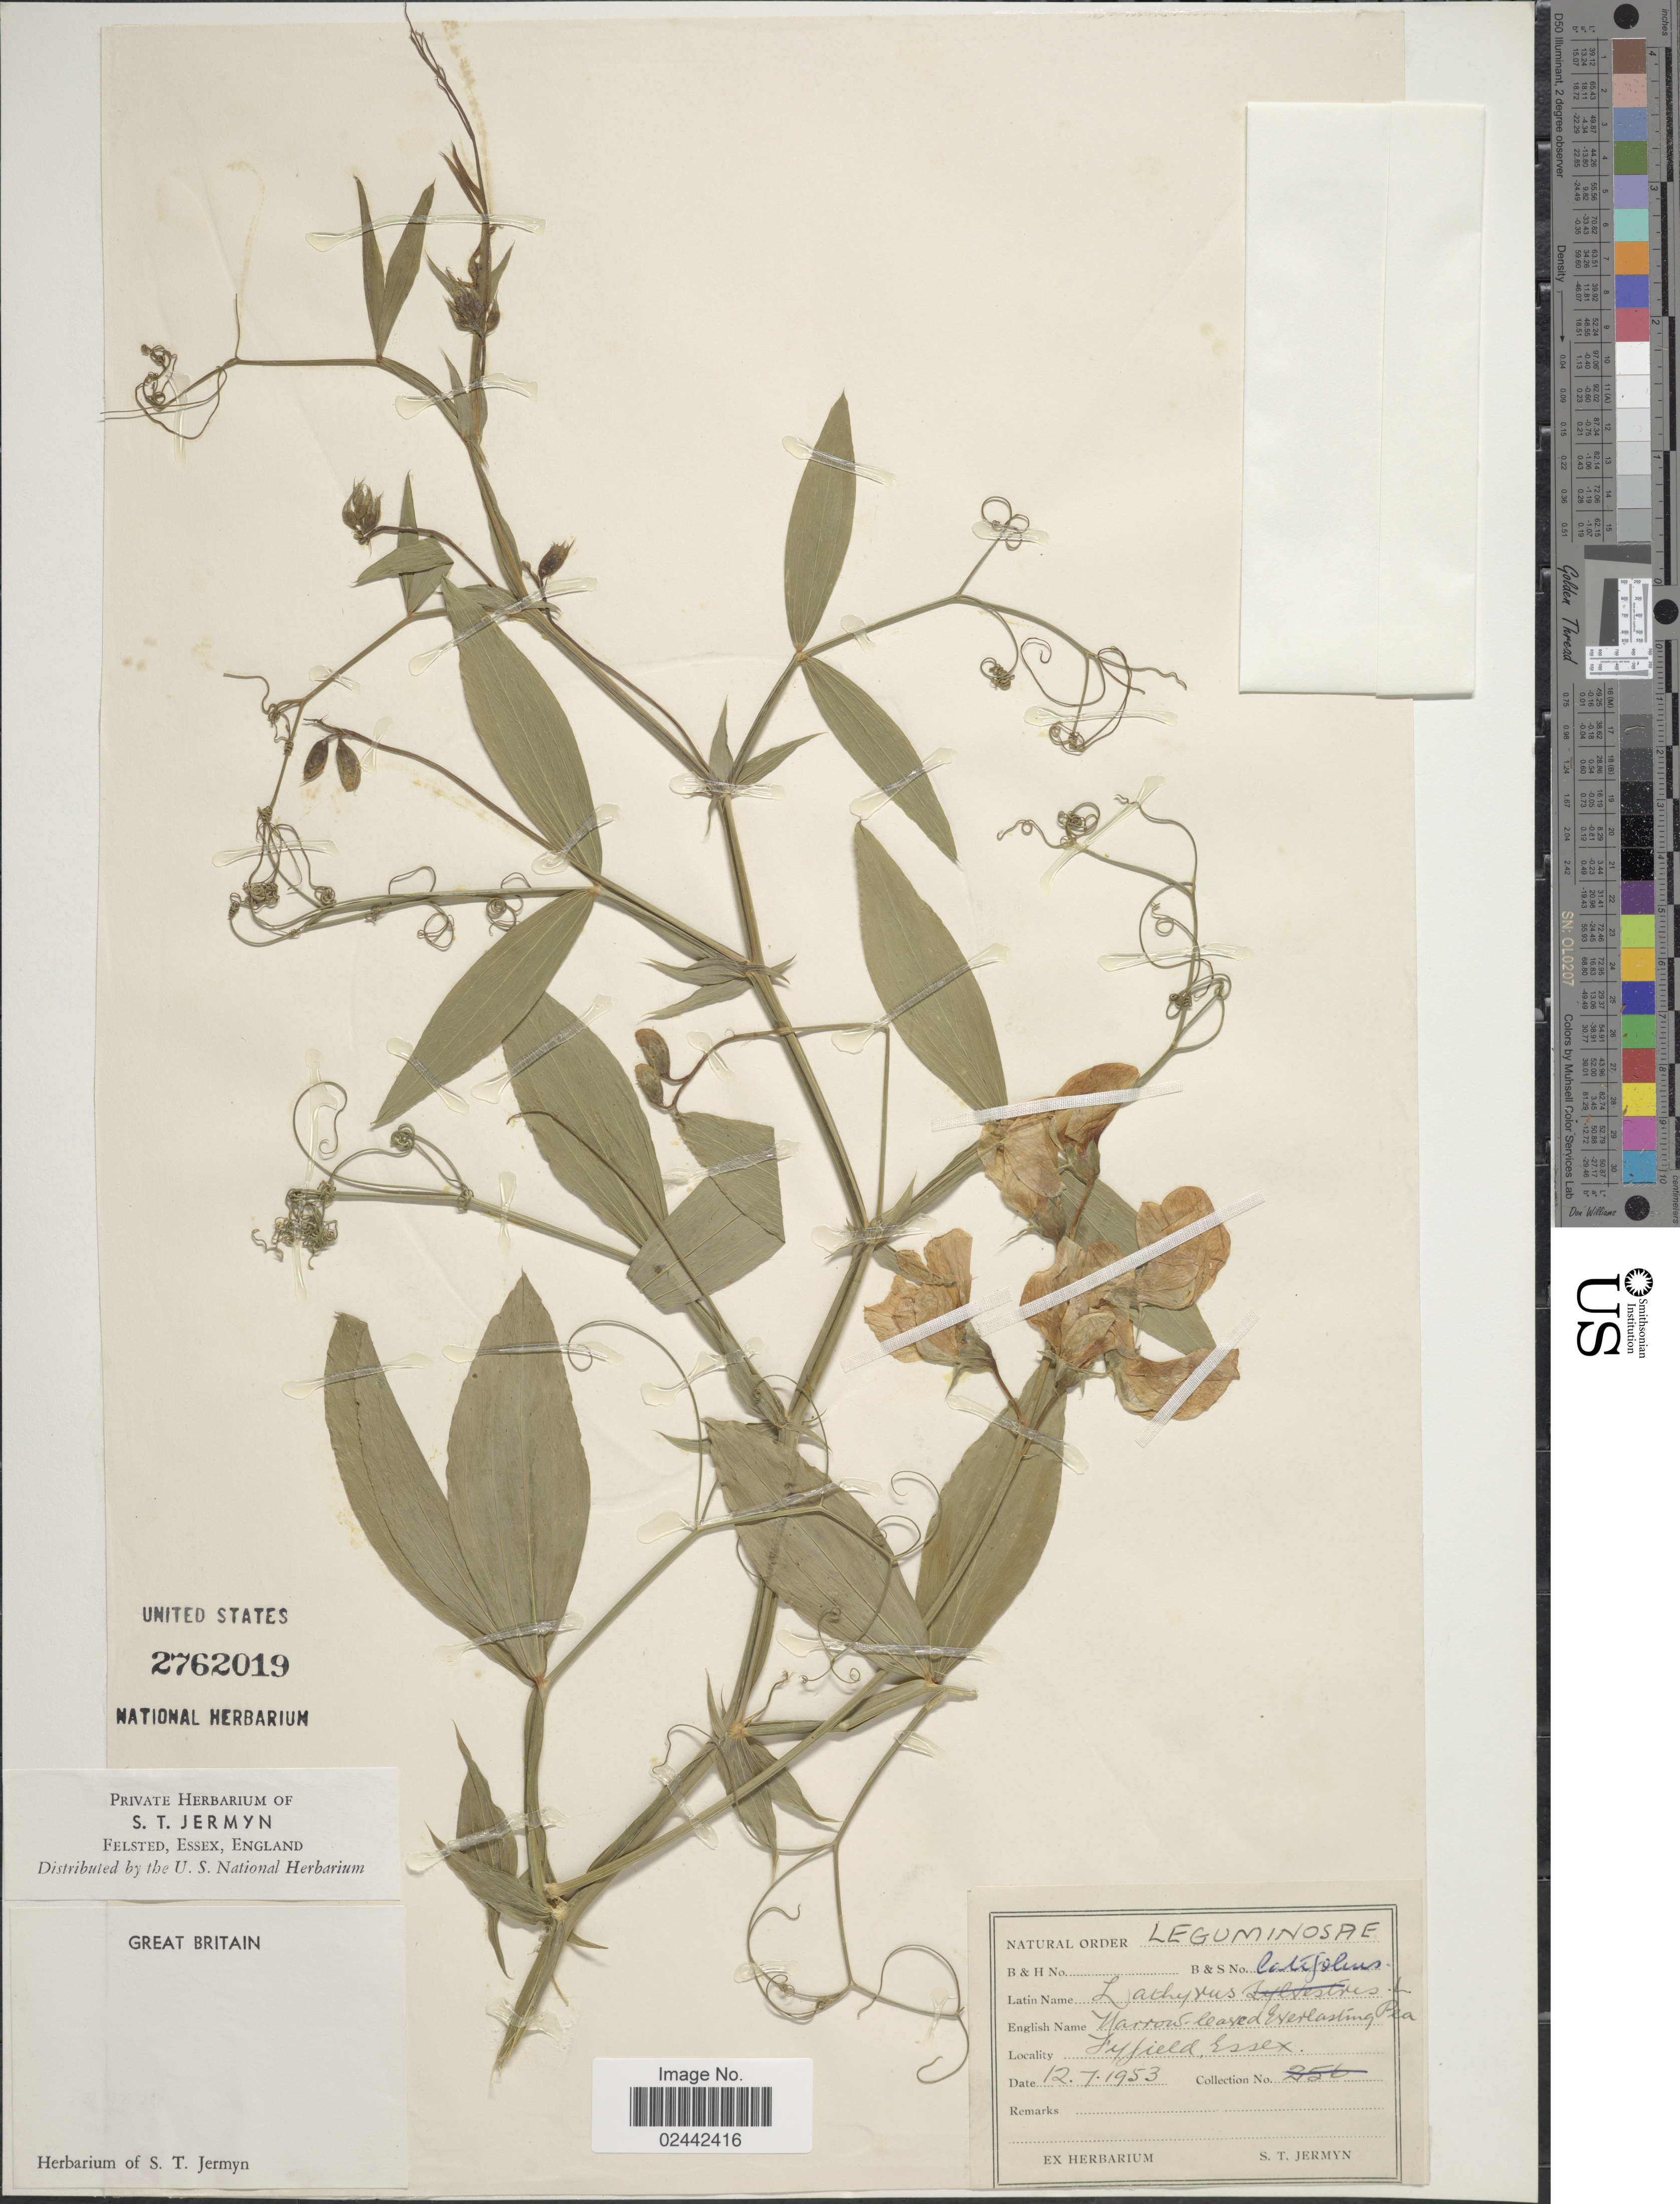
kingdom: Plantae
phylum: Tracheophyta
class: Magnoliopsida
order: Fabales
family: Fabaceae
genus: Lathyrus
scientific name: Lathyrus latifolius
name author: L.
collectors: S. Jermyn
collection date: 1953-07-12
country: United Kingdom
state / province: England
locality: Great Britain. Fyfield, Essex.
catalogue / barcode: US 2762019